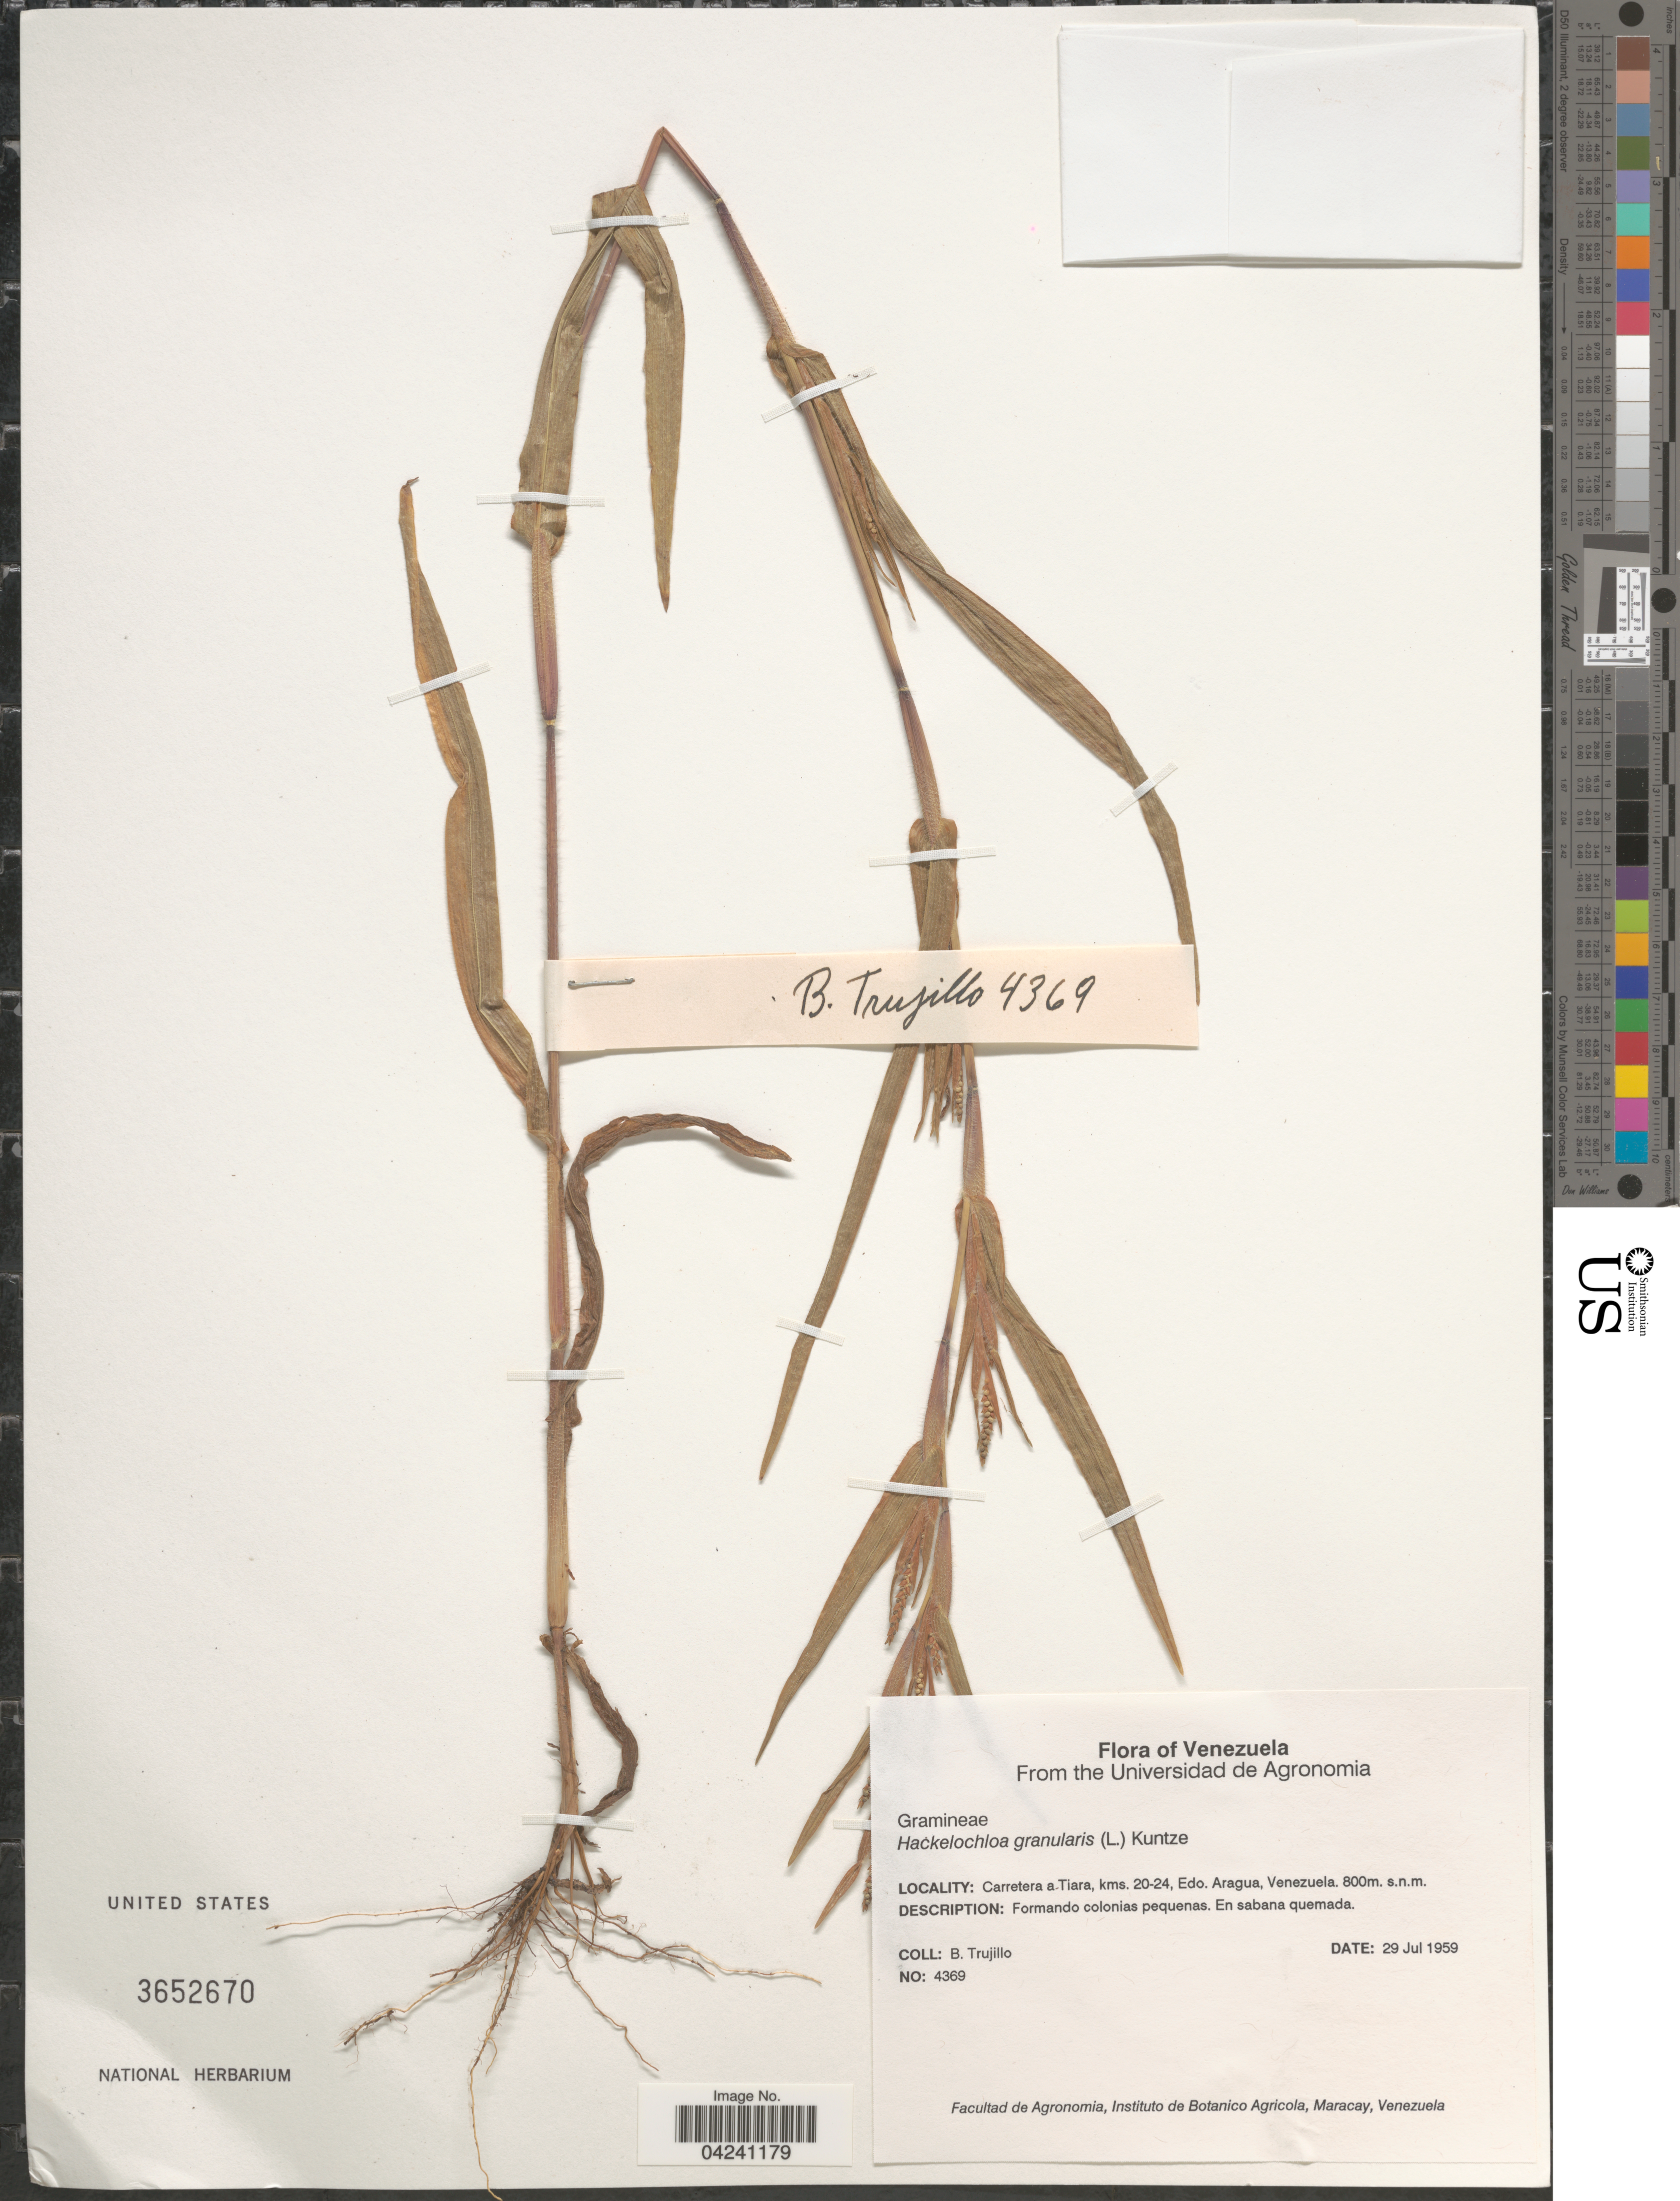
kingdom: Plantae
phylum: Tracheophyta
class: Liliopsida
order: Poales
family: Poaceae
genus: Hackelochloa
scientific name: Hackelochloa granularis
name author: (L.) Kuntze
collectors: B. Trujillo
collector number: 4369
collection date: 1959-07-29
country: Venezuela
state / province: Aragua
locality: Carretera a Tiara, kms. 20-24.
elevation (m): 800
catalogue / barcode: US 3652670